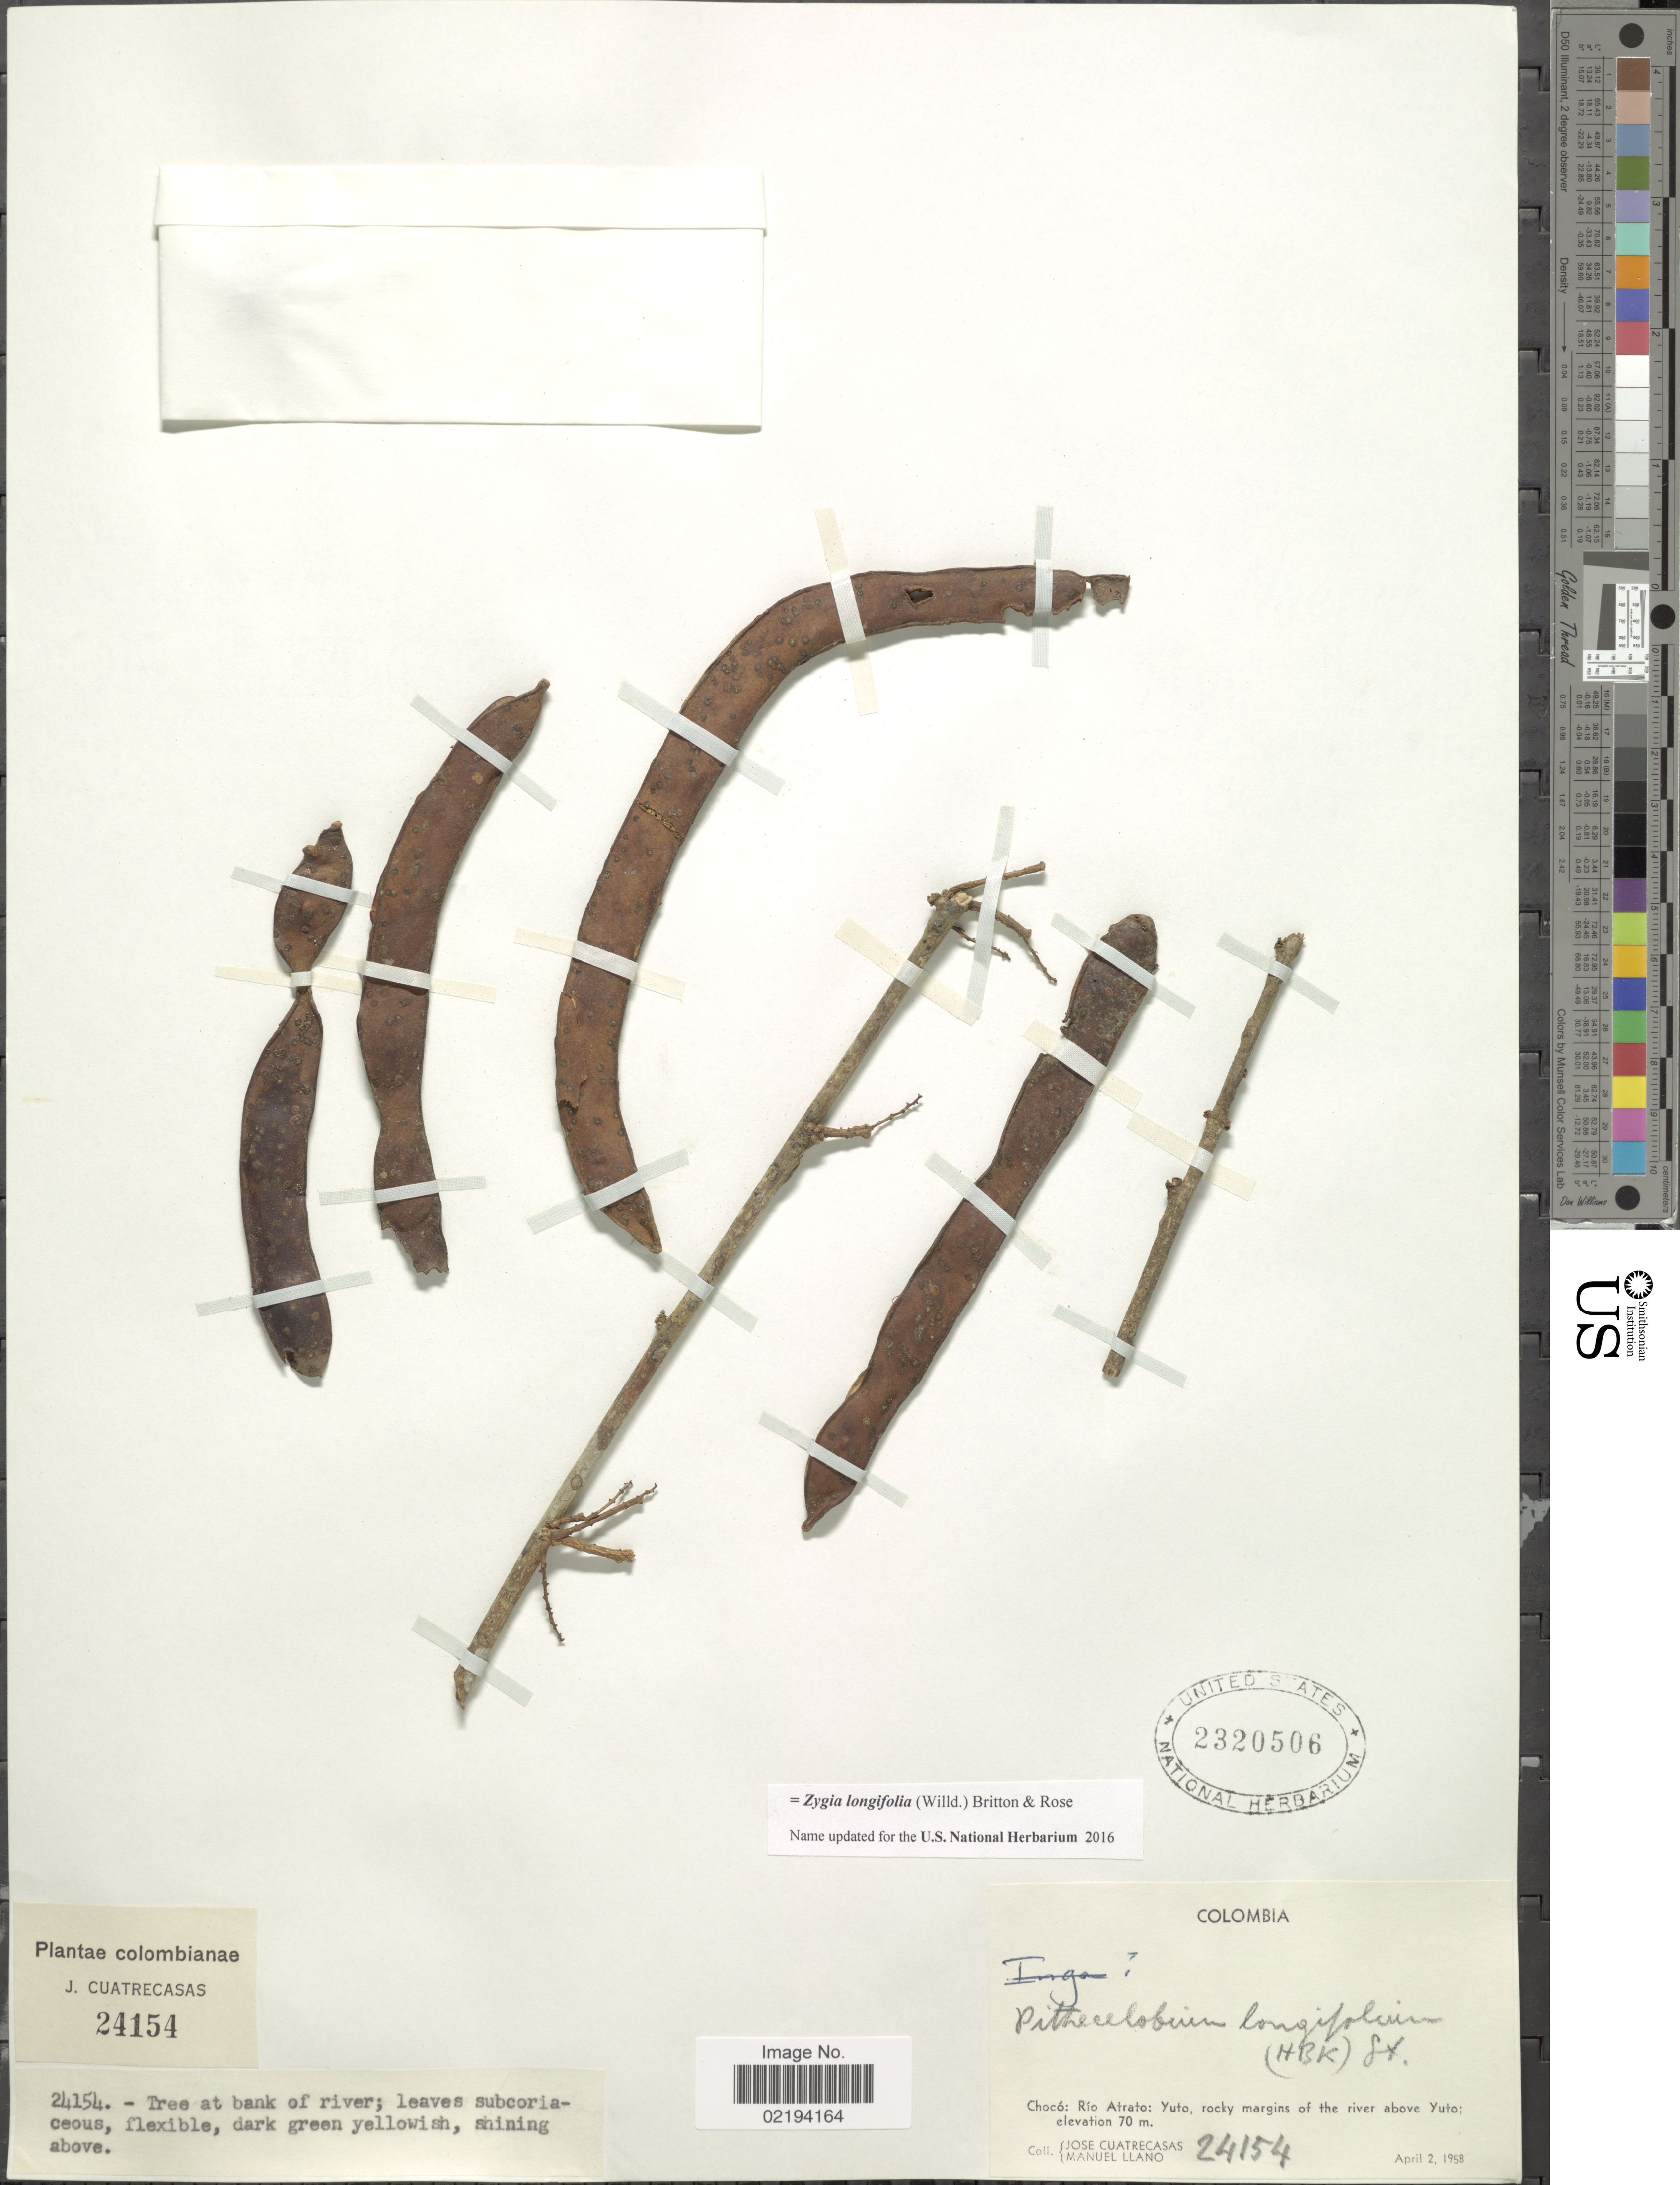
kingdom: Plantae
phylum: Tracheophyta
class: Magnoliopsida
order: Fabales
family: Fabaceae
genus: Zygia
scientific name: Zygia longifolia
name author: (Willd.) Britton & Rose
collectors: J. Cuatrecasas & M. Llano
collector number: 24154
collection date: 1958-04-02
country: Colombia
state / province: Chocó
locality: Río Atrato: Yuto, rocky margins of the river above Yuto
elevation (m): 70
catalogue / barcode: US 2320506